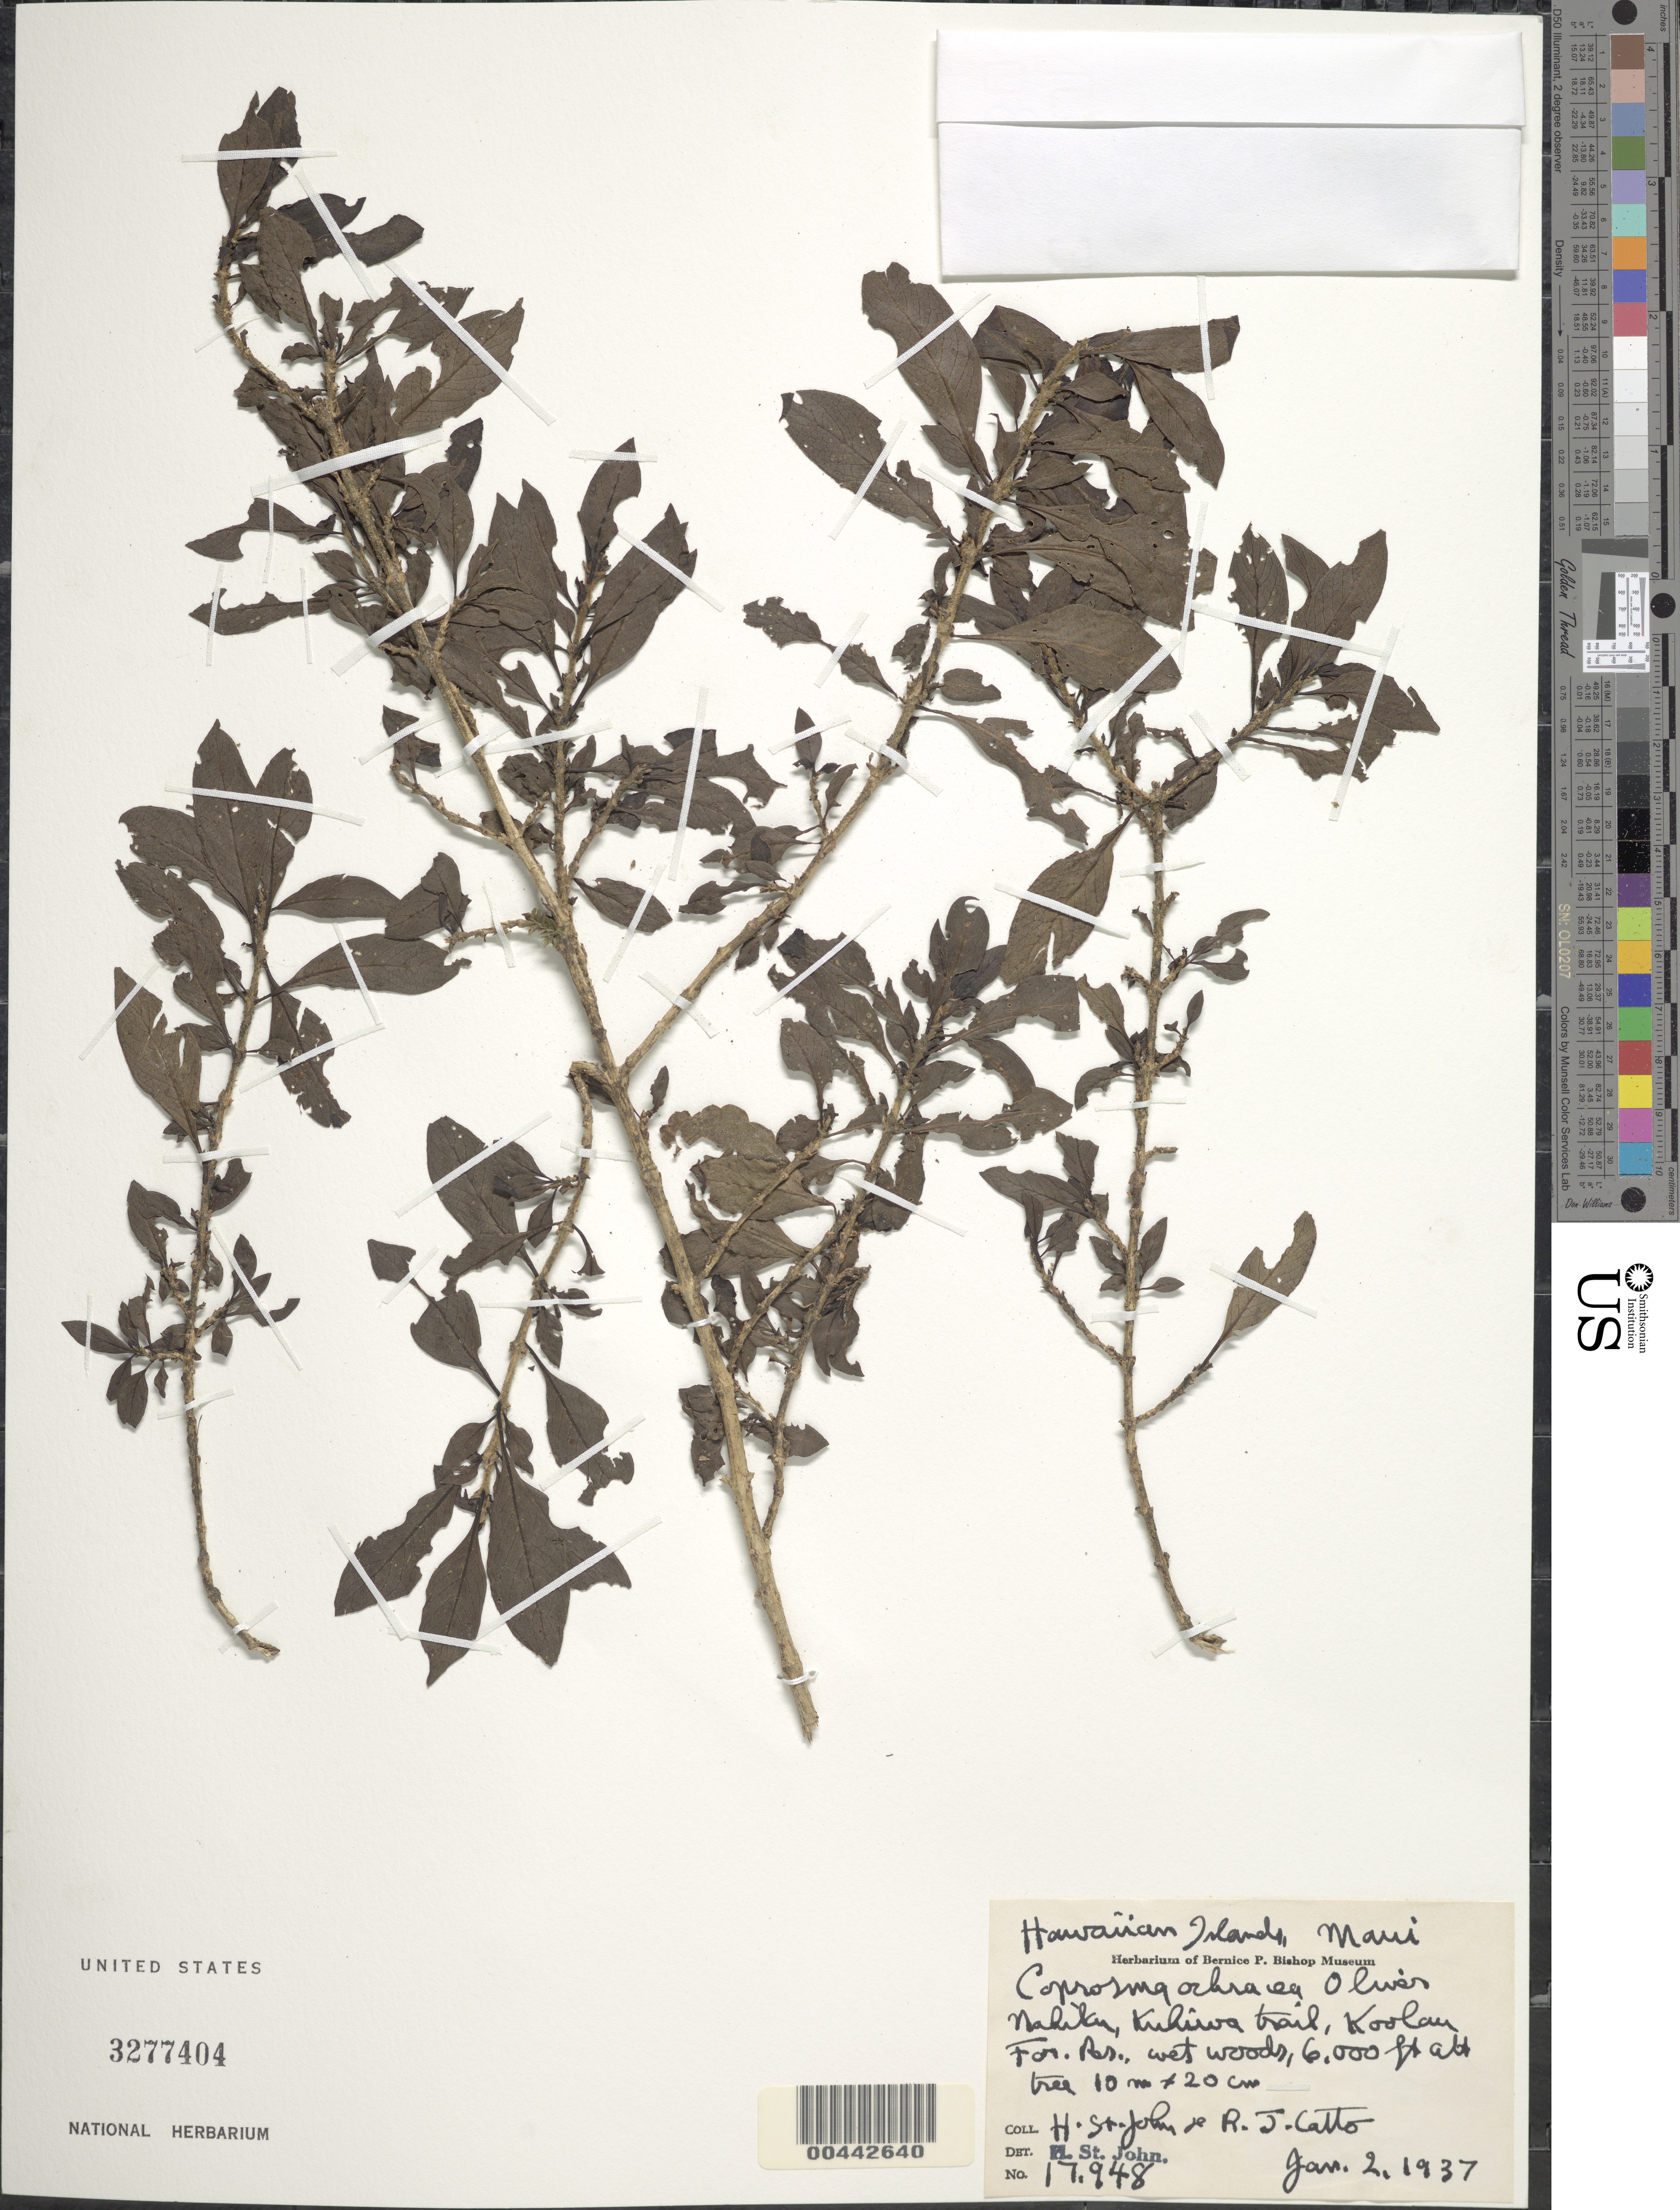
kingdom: Plantae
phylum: Tracheophyta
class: Magnoliopsida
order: Gentianales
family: Rubiaceae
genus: Coprosma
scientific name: Coprosma ochracea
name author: W.R.B. Oliv.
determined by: St. John, H.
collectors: H. St. John & R. Catto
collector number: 17948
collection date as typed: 2 Jan 1937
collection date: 1937-01-02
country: United States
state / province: Hawaii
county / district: Maui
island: Maui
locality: Nahiku, Kuhiwa trail, Koolau For. Res.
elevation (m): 1829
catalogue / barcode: US 3277404